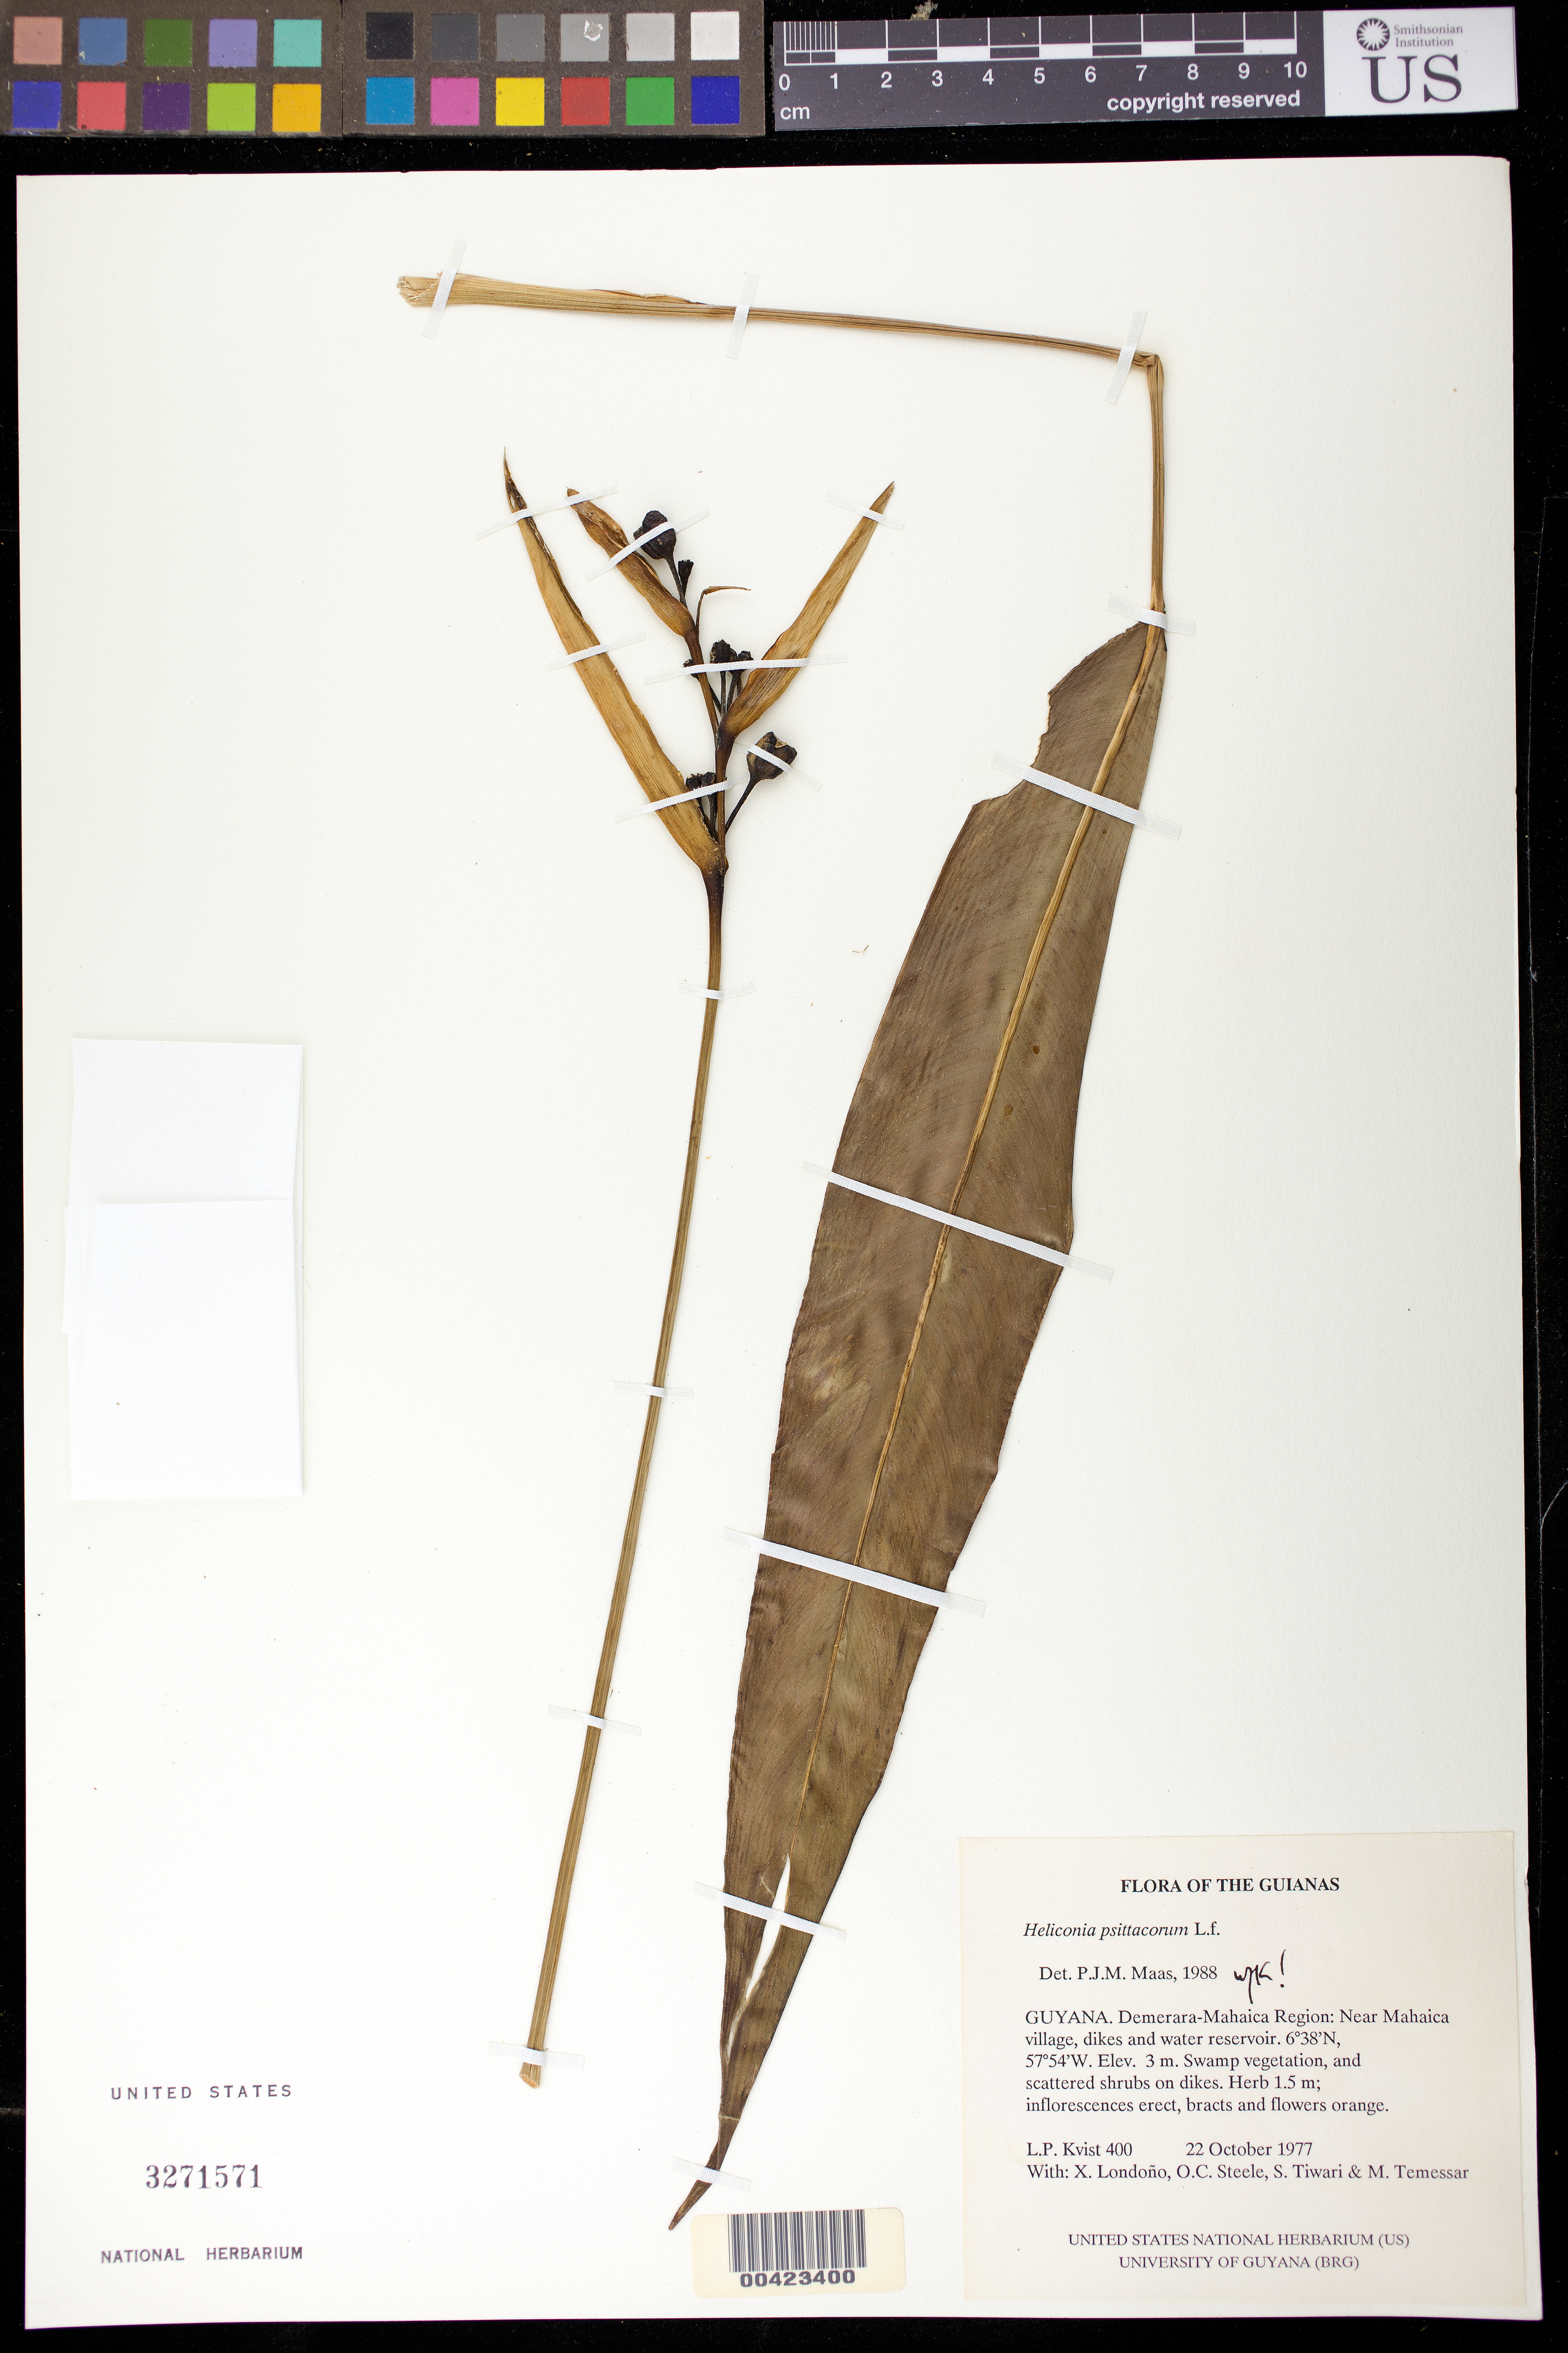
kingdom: Plantae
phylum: Tracheophyta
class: Liliopsida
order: Zingiberales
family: Heliconiaceae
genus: Heliconia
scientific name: Heliconia psittacorum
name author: L. f.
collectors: L. P. Kvist, X. Londoño & O. C. Steele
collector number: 400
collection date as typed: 22 Oct 1987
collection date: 1987-10-22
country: Guyana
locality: Demerara-mahaica, near mahaica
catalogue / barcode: US 3271571